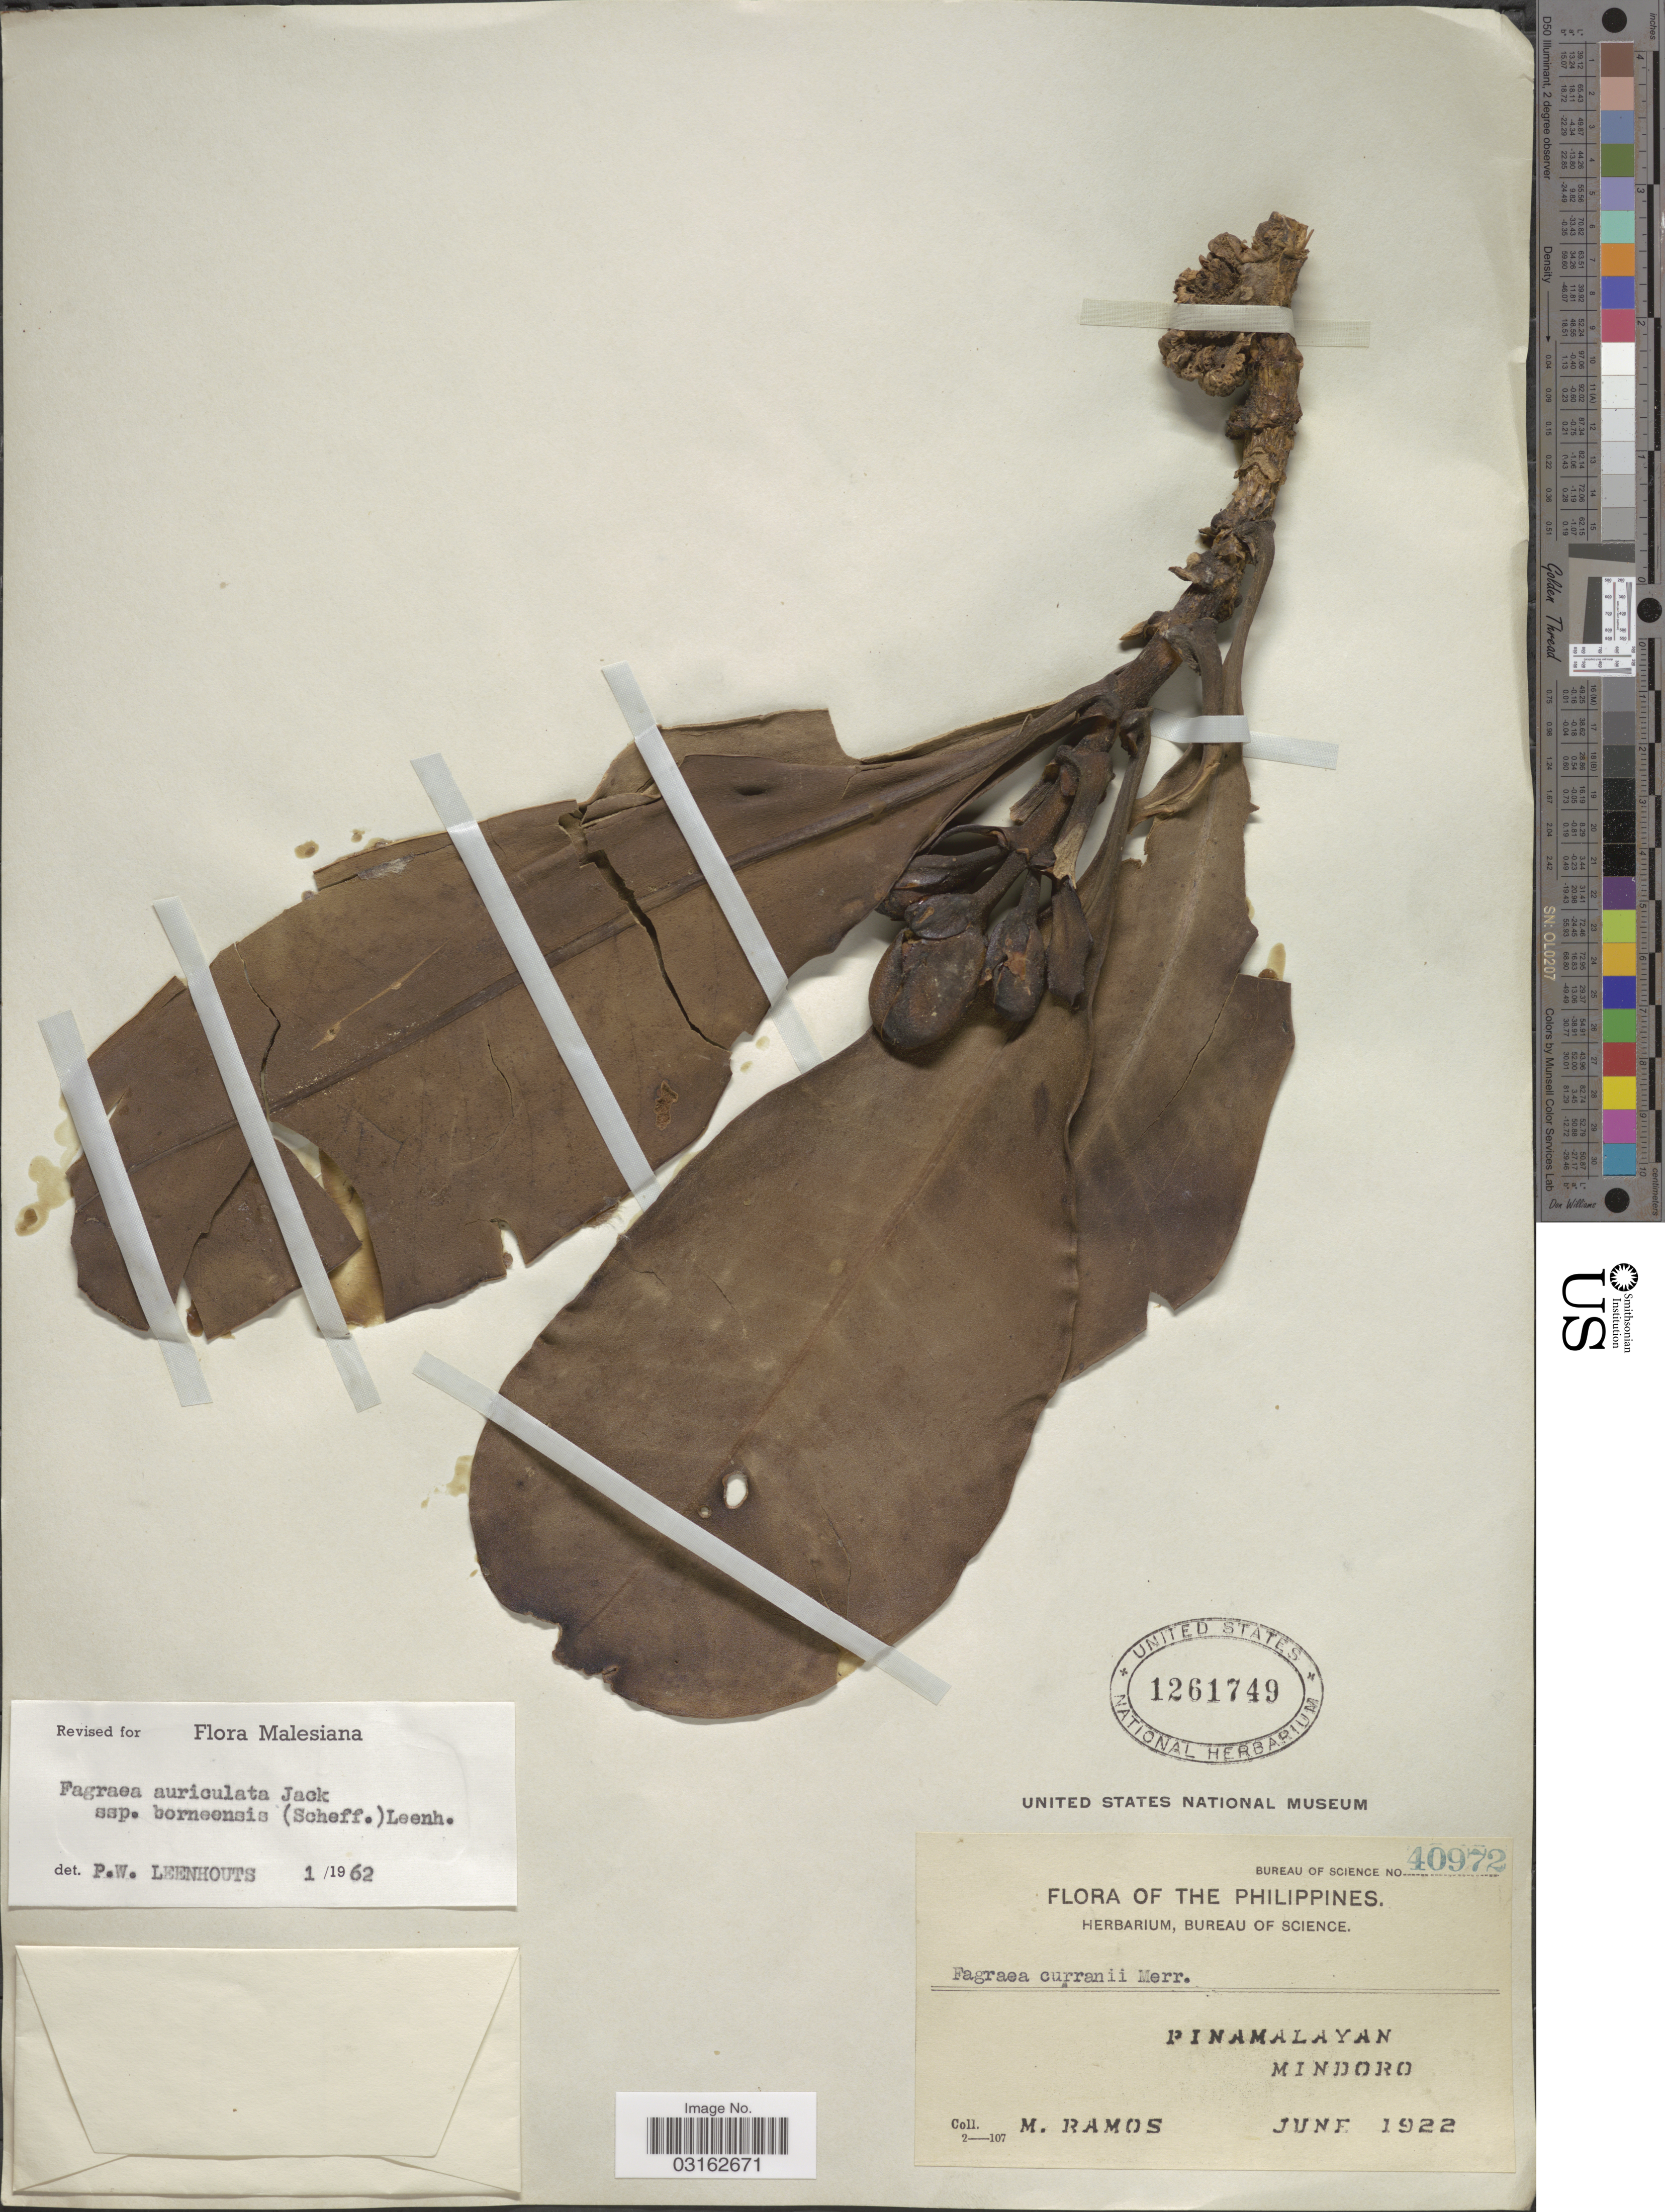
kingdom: Plantae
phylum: Tracheophyta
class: Magnoliopsida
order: Gentianales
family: Gentianaceae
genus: Fagraea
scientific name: Fagraea auriculata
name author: Jack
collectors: M. Ramos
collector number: Bureau of Science 40972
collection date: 1922-06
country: Philippines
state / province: Mimaropa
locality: Pinamalayan, Mindoro.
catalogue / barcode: US 1261749